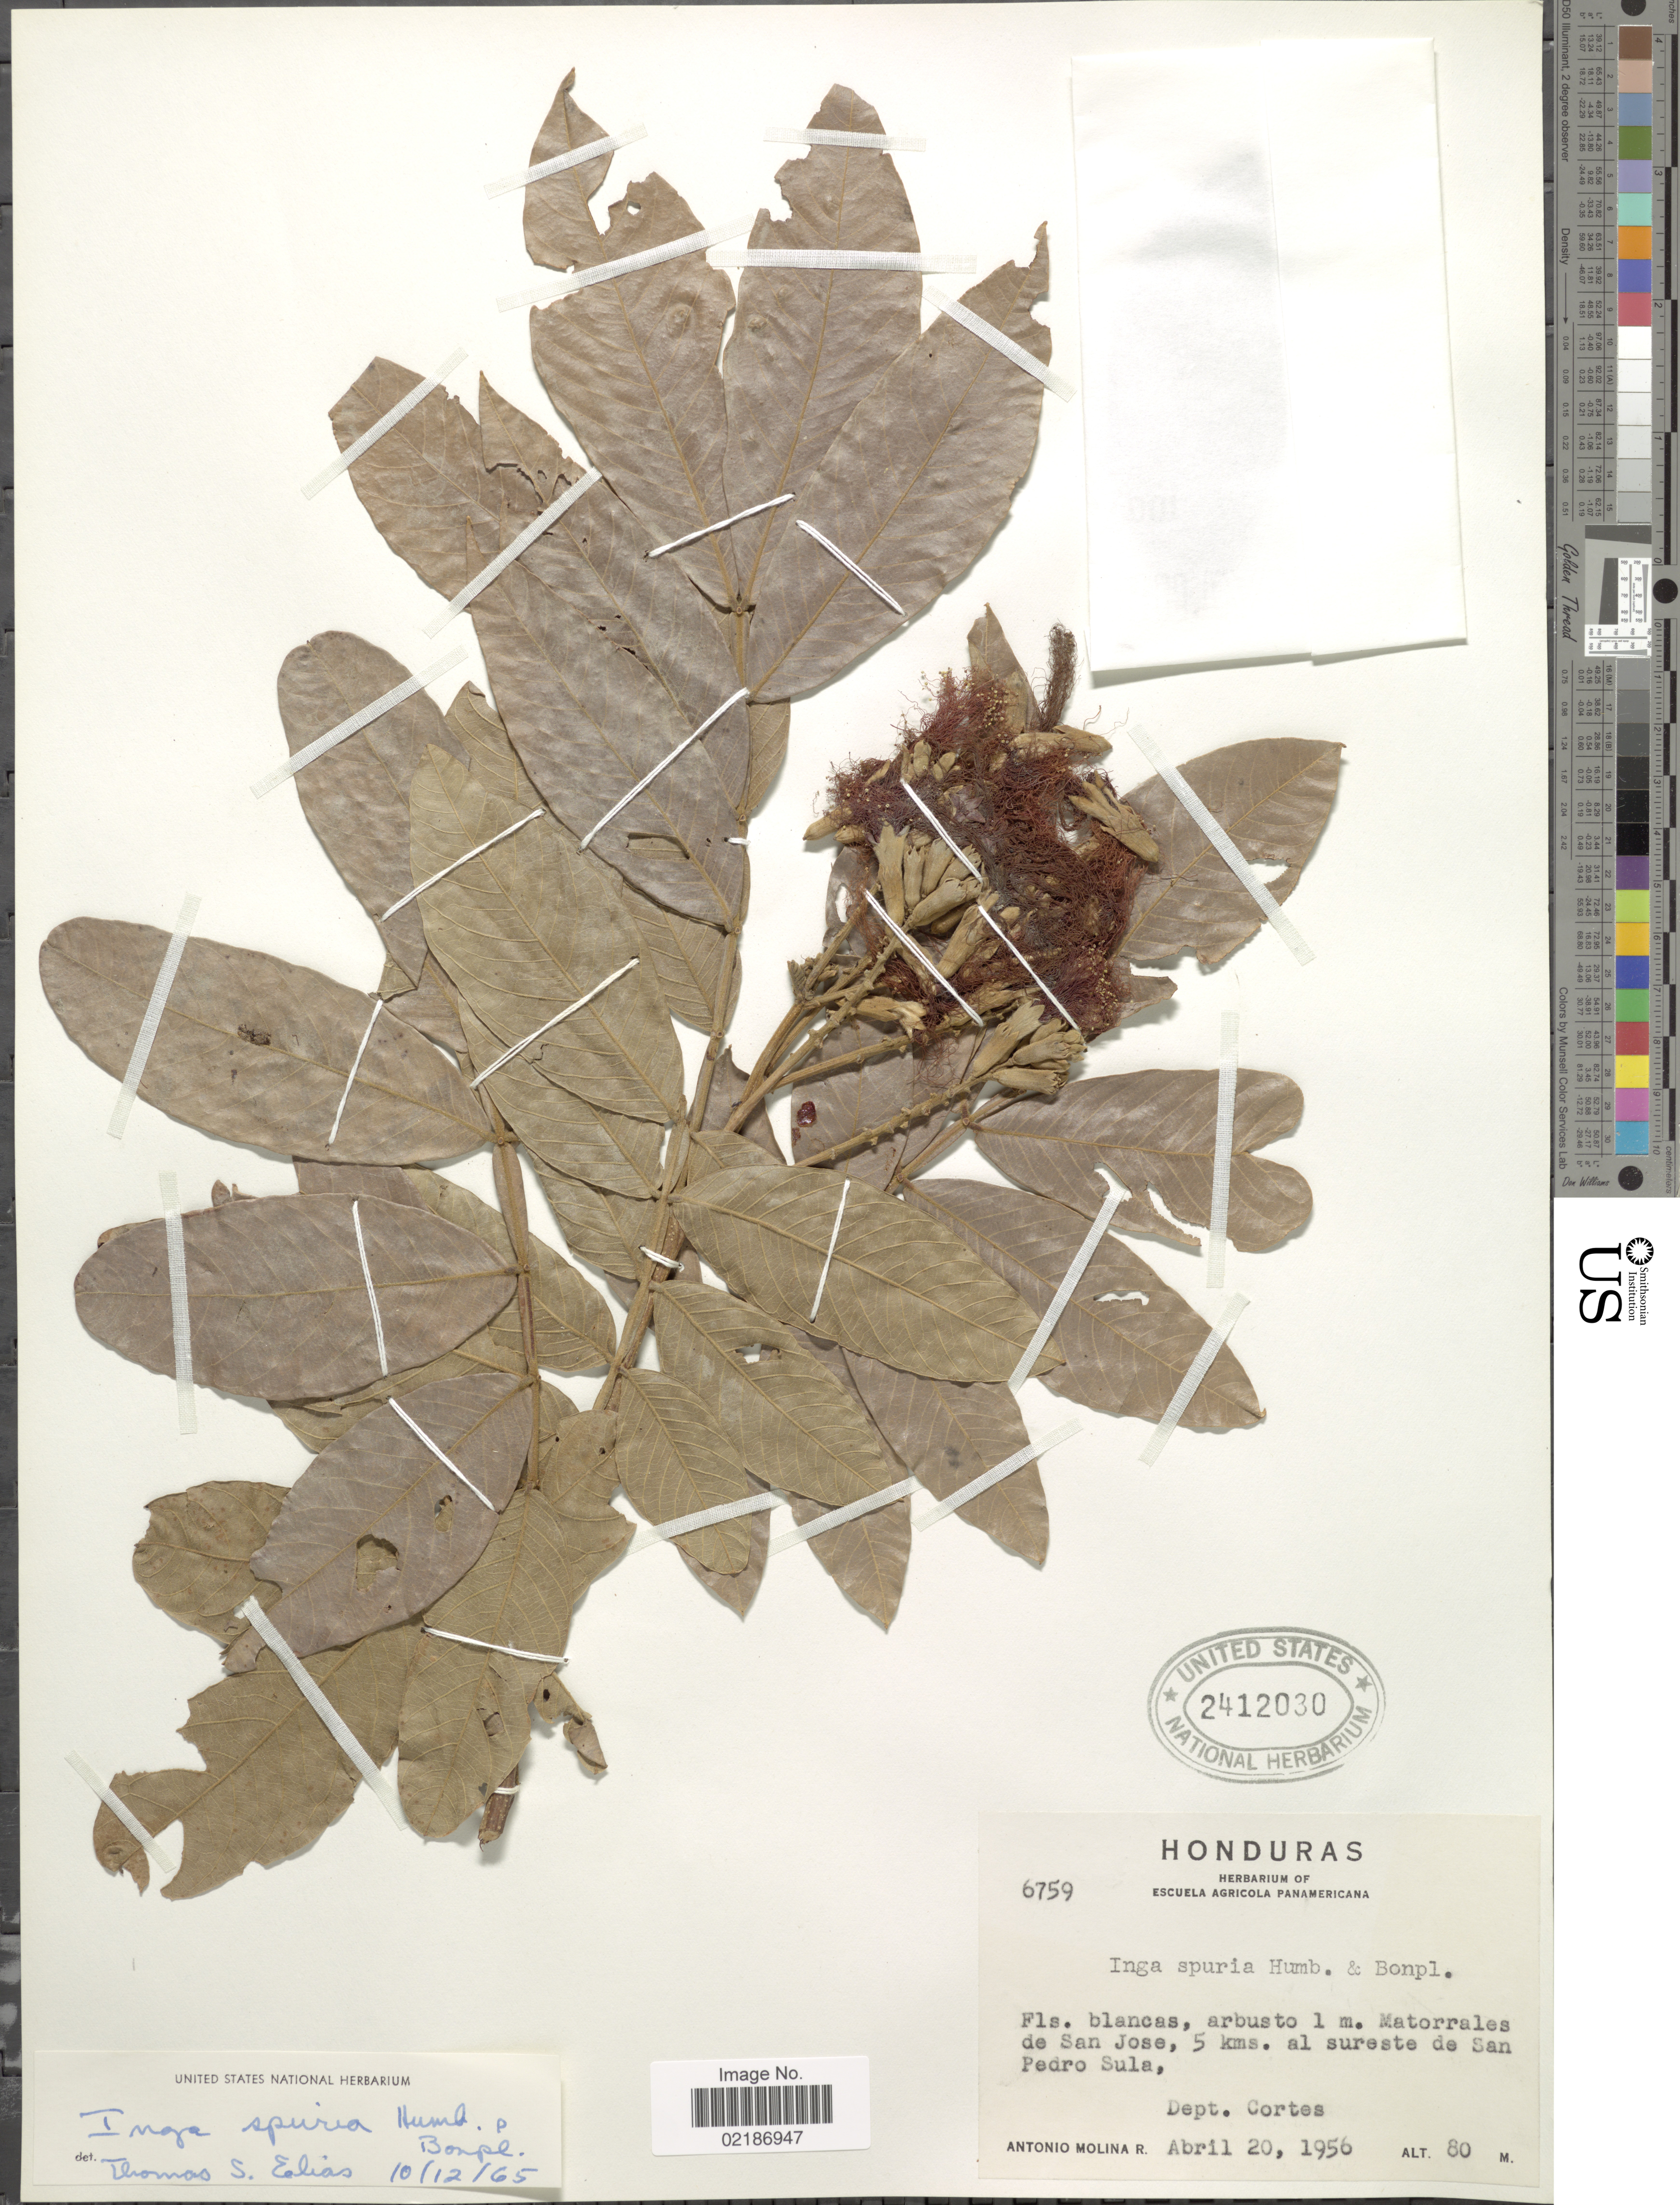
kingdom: Plantae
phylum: Tracheophyta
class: Magnoliopsida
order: Fabales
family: Fabaceae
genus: Inga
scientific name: Inga vera subsp. vera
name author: Willd.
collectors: A. Molina R.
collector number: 6759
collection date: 1956-04-20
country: Honduras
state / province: Cortés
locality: Matorrales de San Jose, 5 kms al sureste de San Pedro Sula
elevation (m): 80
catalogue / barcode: US 2412030